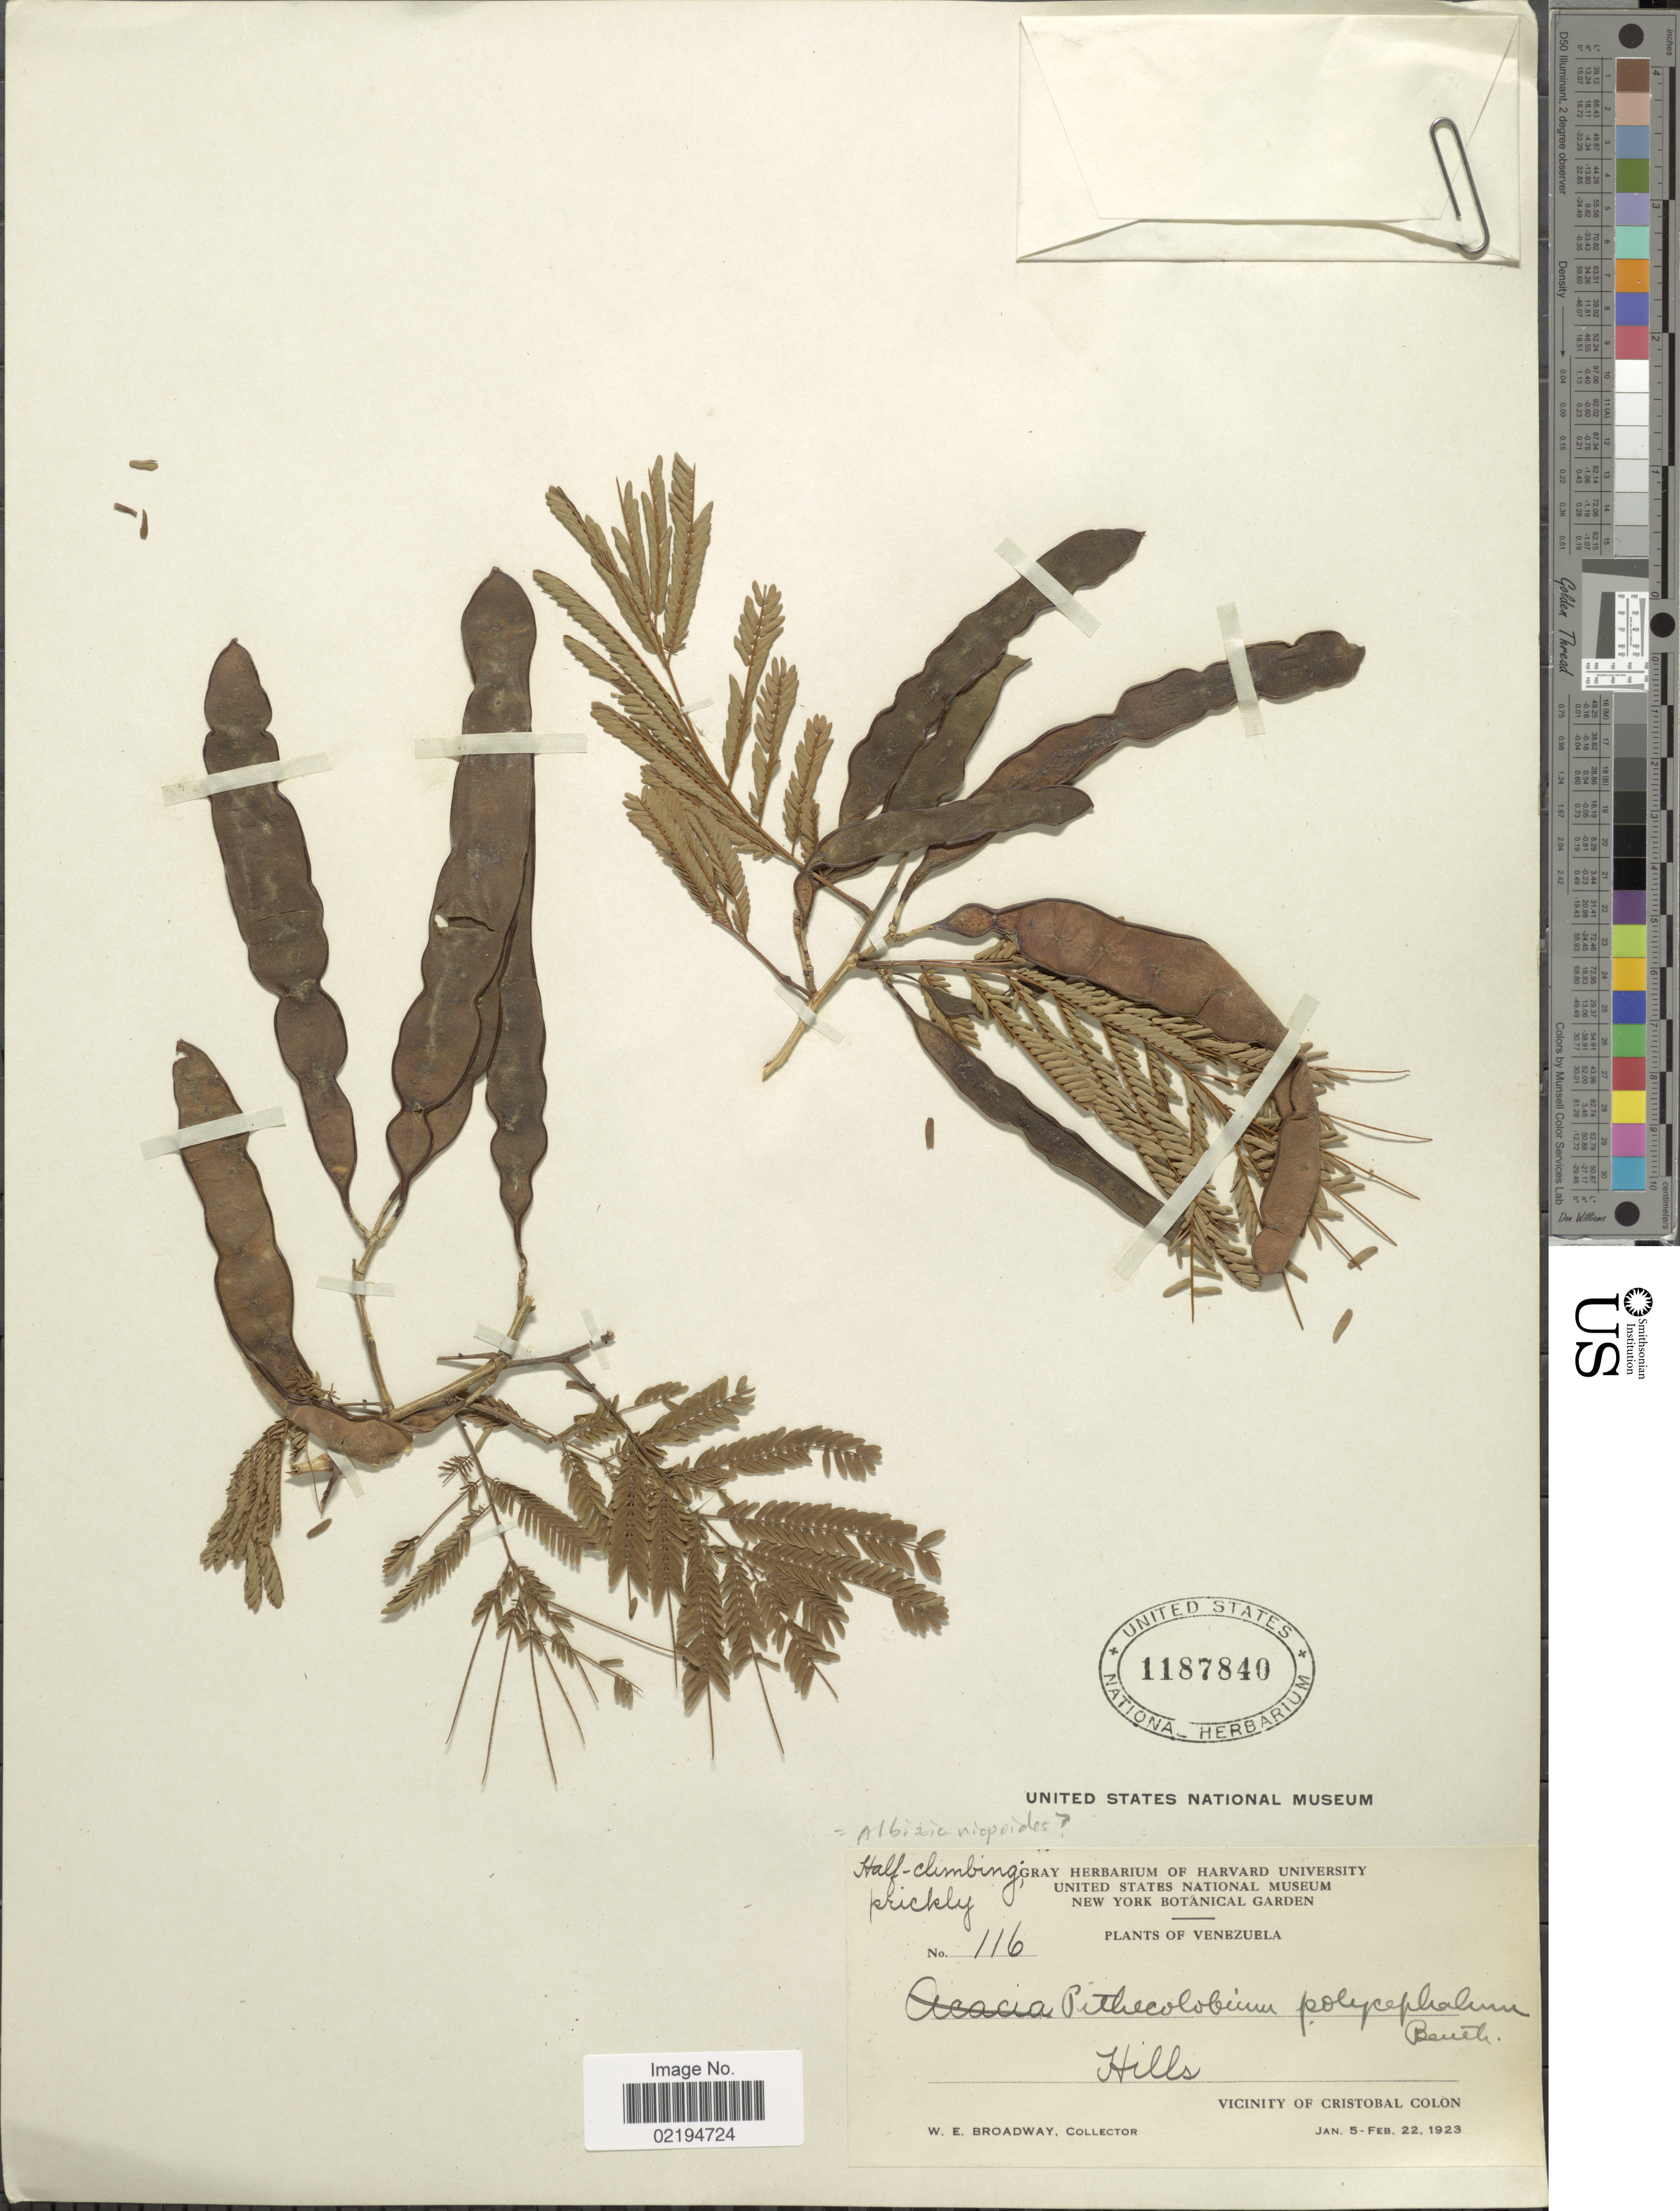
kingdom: Plantae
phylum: Tracheophyta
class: Magnoliopsida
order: Fabales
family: Fabaceae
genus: Pseudalbizzia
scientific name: Pseudalbizzia sp.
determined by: Strong, Mark T., (BOT), Smithsonian Institution - National Museum of Natural History (UNITED STATES)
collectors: W. E. Broadway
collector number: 116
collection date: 1923-01-05/1923-02-22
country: Venezuela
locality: Hills, vicinity of Cristobal Colon.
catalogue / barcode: US 1187840